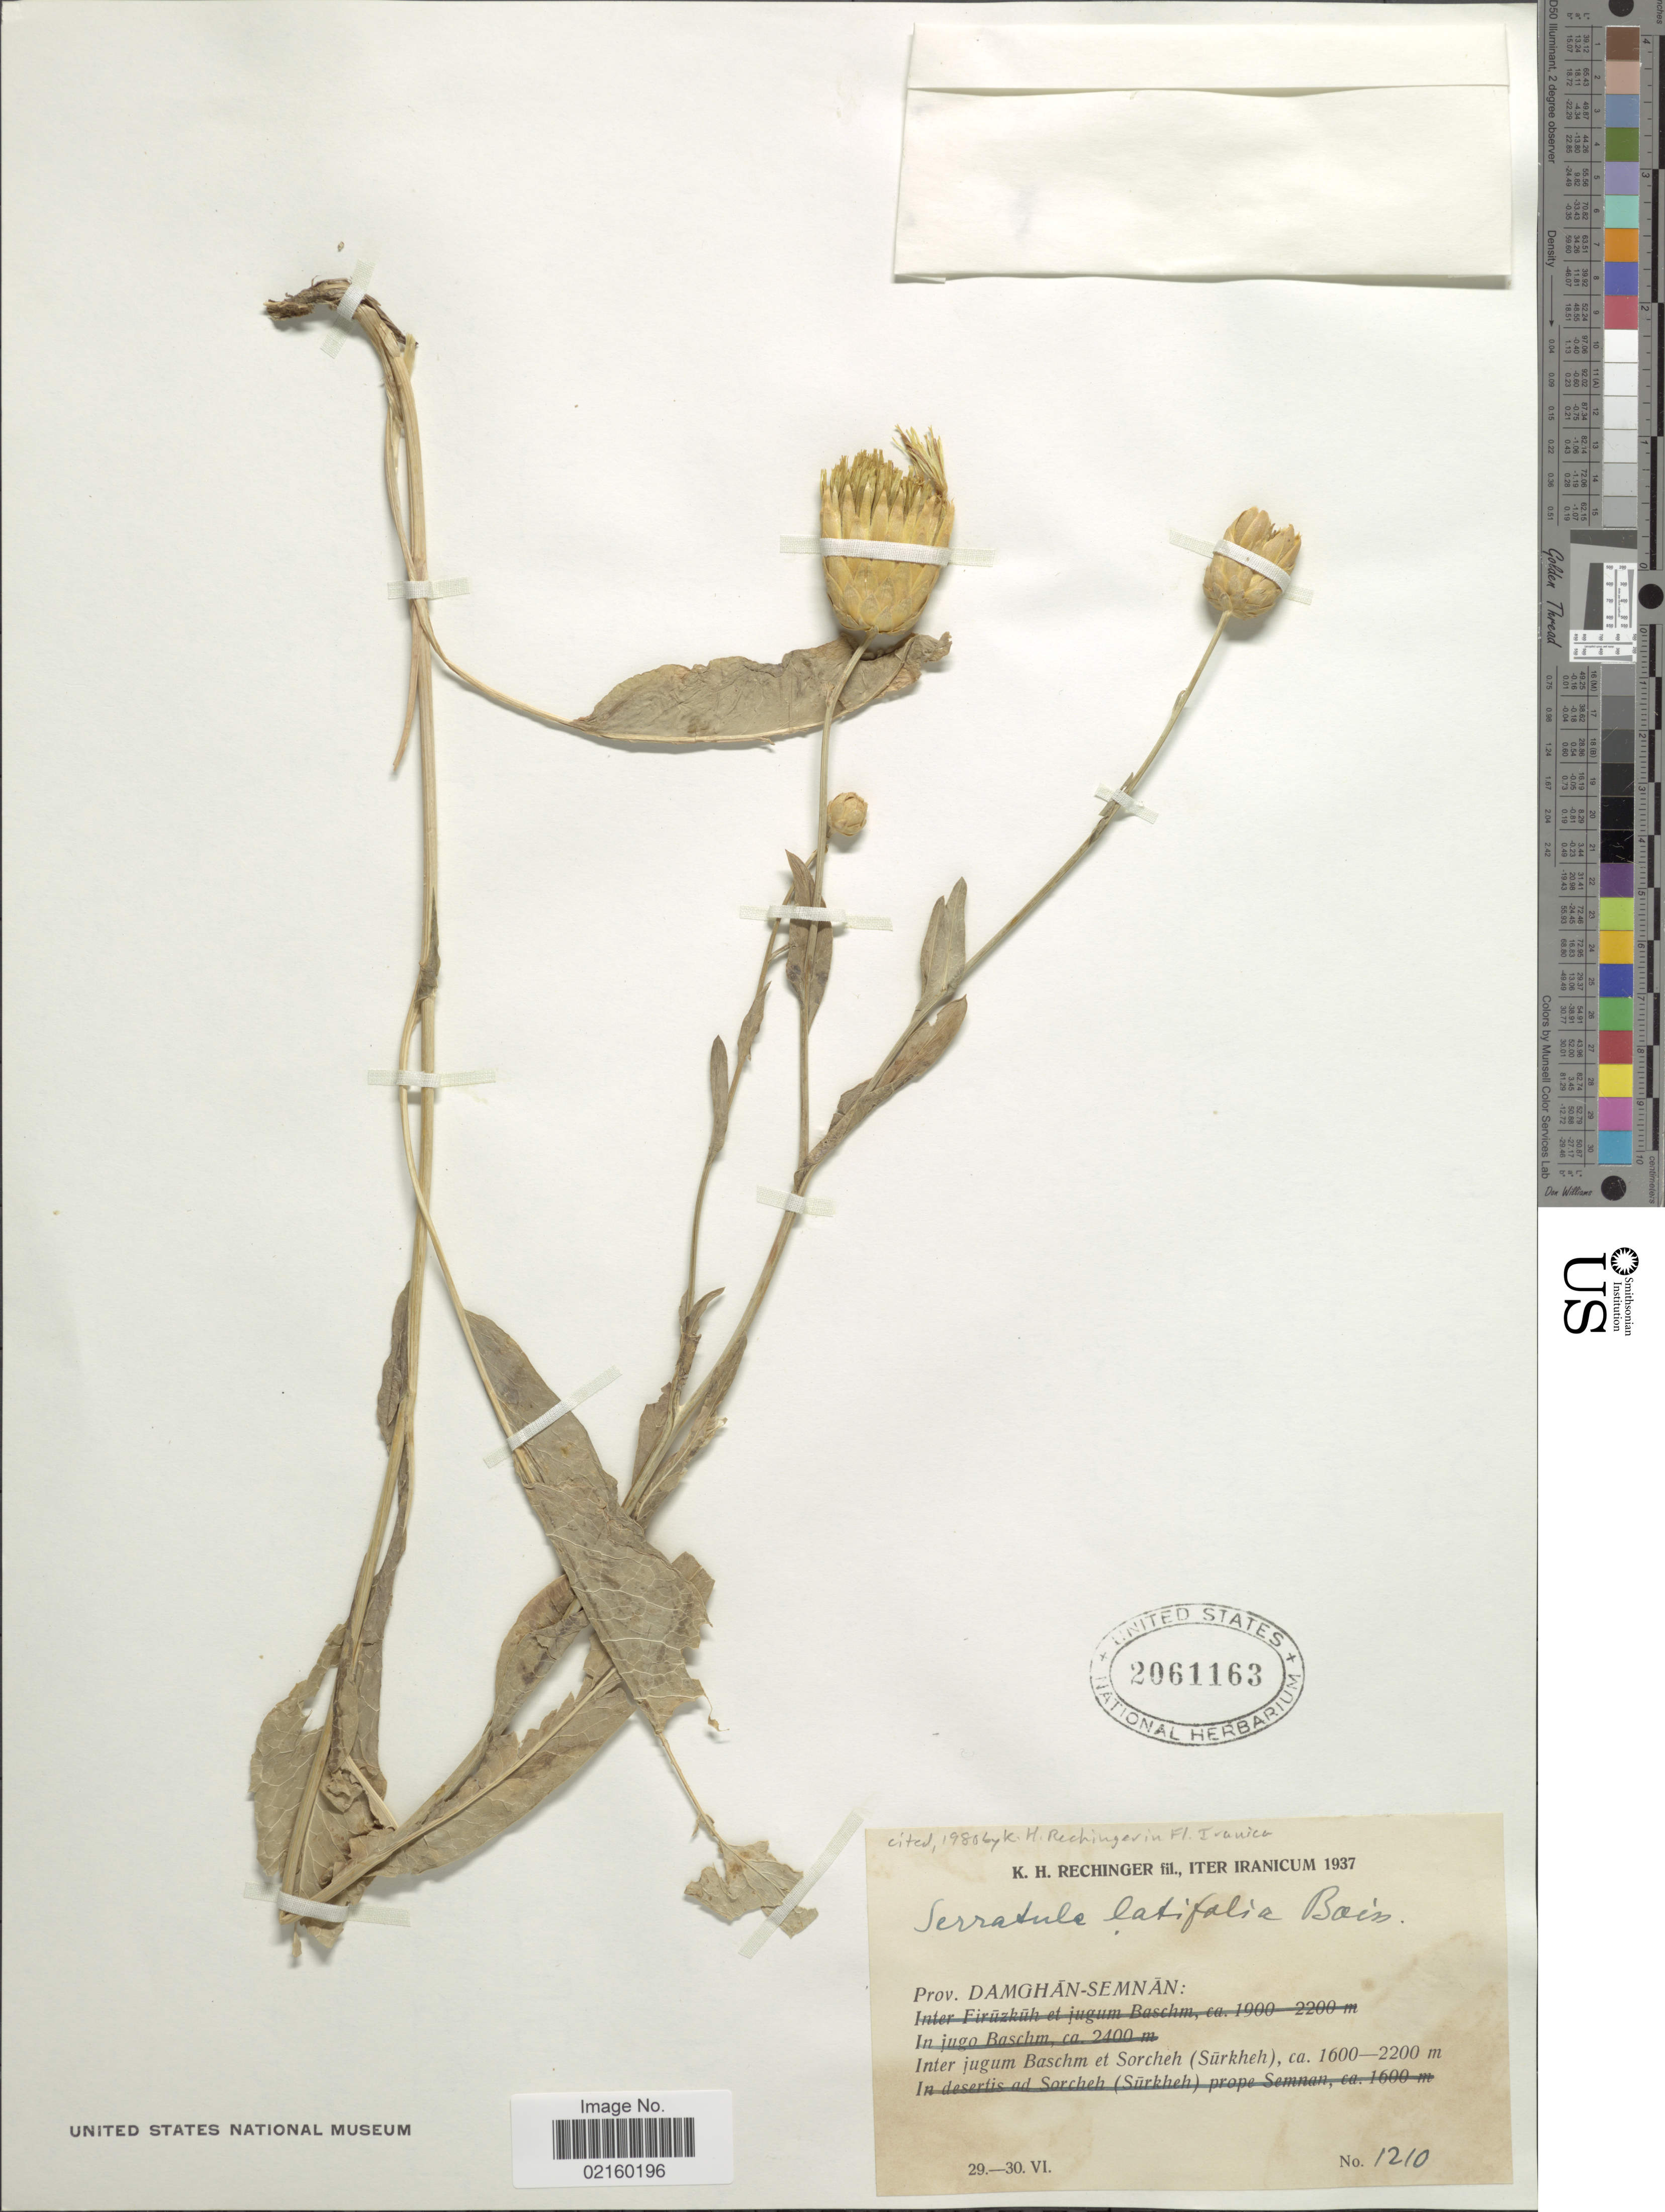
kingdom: Plantae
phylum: Tracheophyta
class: Magnoliopsida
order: Asterales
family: Asteraceae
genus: Serratula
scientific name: Serratula latifolia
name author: Boiss.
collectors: K. H. Rechinger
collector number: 1210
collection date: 1937-06-19/1937-06-30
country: Iran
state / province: Semnan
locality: Iranicum, Prov. Damghan-Semnan, inter jugum Baschm et Sorcheh (Surkheh)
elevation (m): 1600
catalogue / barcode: US 2061163